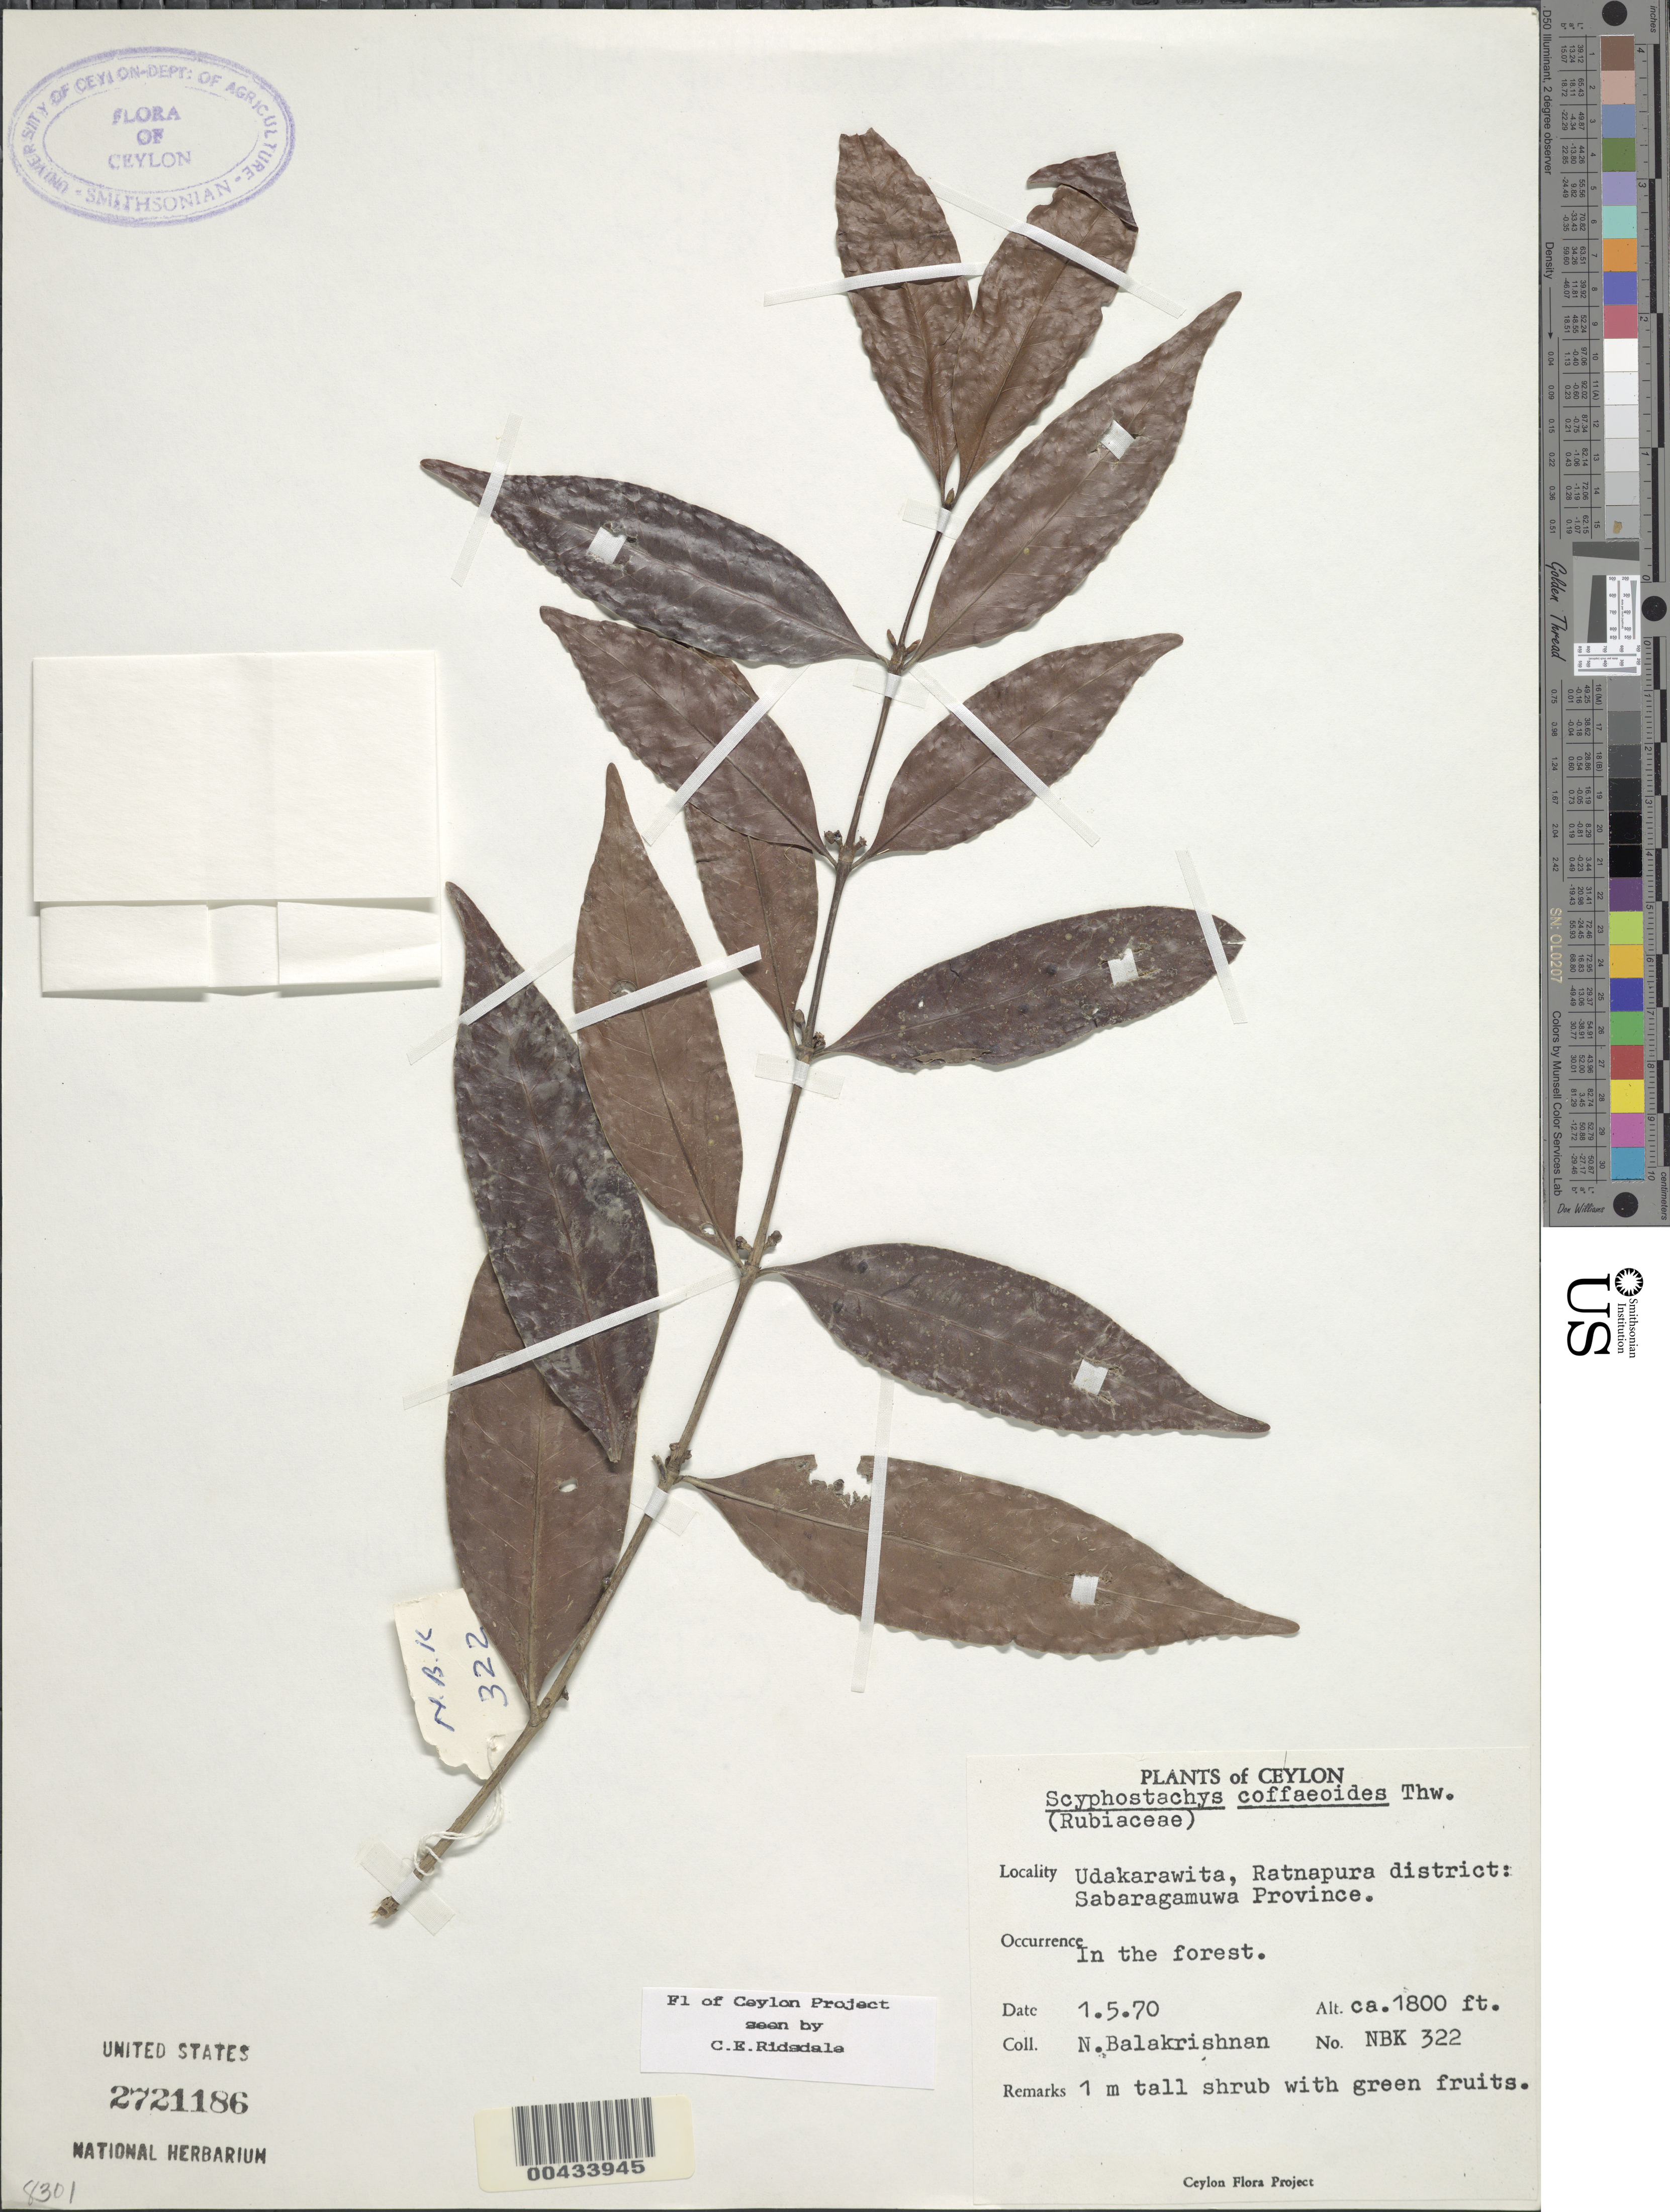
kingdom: Plantae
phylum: Tracheophyta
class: Magnoliopsida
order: Gentianales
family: Rubiaceae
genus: Scyphostachys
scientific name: Scyphostachys coffeoides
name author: Thwaites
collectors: N. Balakrishnan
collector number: NBK 322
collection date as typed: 01 May 1970 or 05 Jan 1970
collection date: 1970-01-05 or 1970-05-01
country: Sri Lanka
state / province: Sabaragamuwa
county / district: Ratnapura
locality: Udakarawita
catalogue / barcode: US 2721186